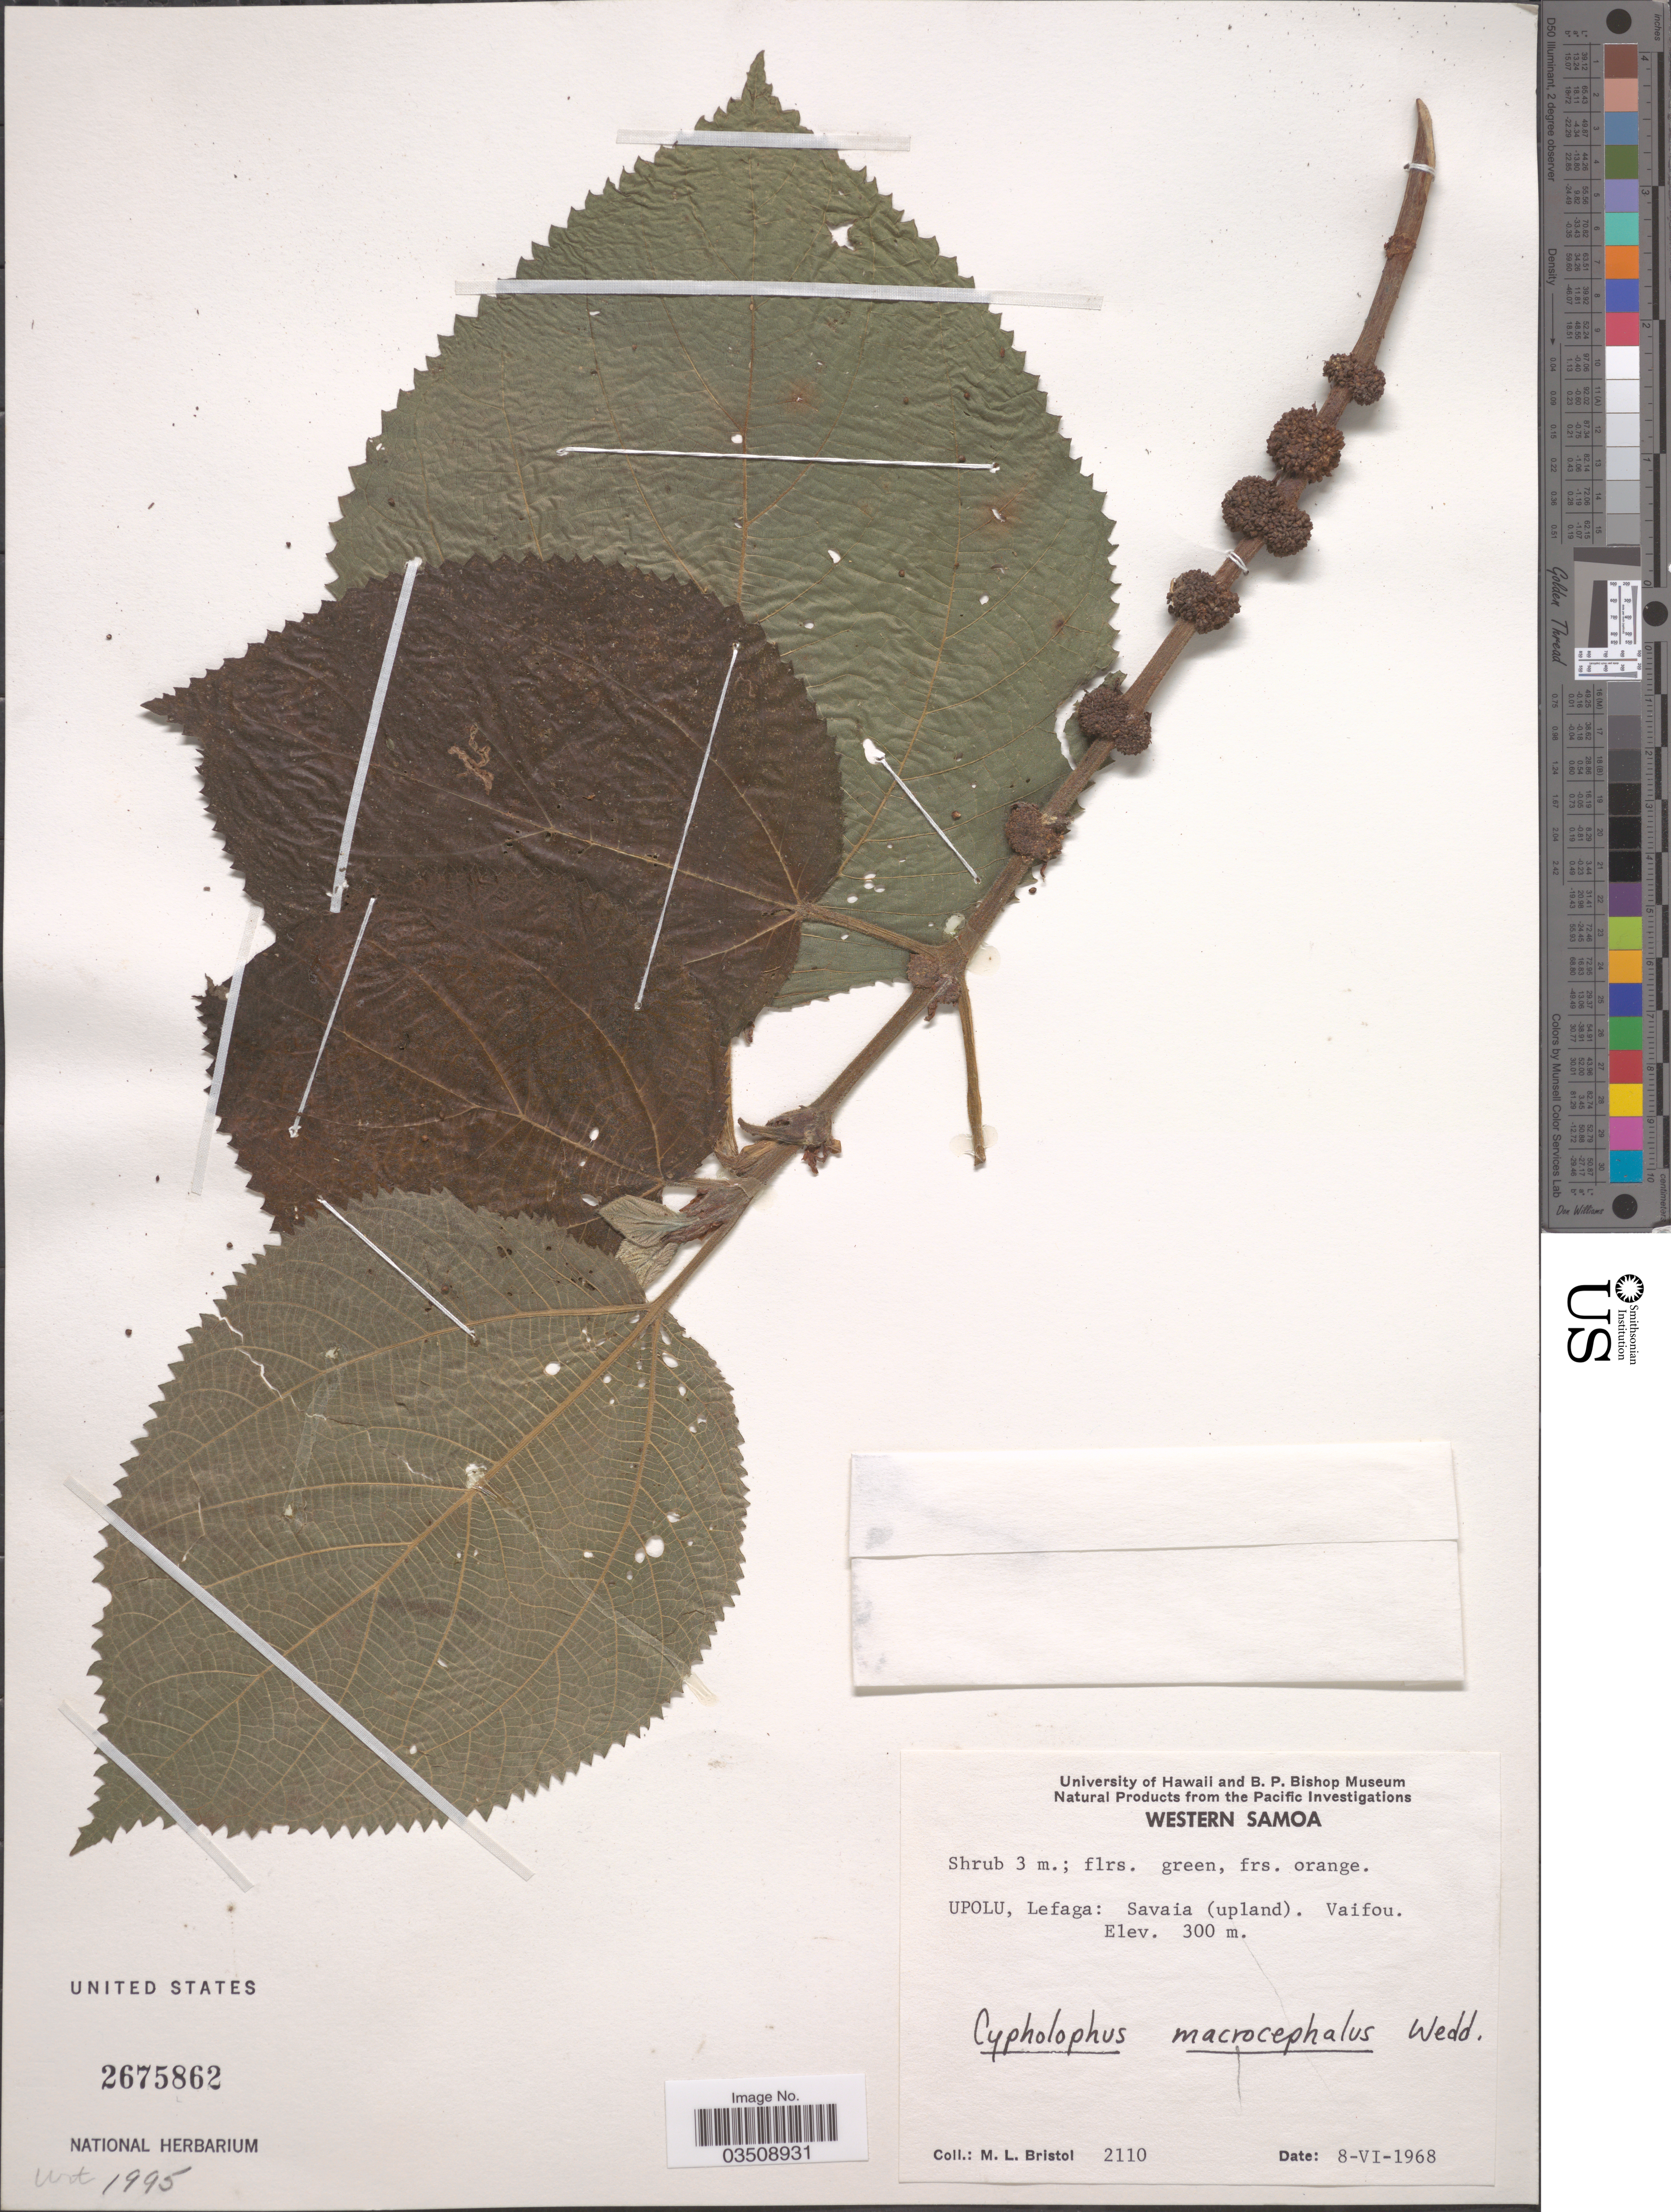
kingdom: Plantae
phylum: Tracheophyta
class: Magnoliopsida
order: Rosales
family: Urticaceae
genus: Cypholophus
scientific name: Cypholophus macrocephalus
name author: Wedd.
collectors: M. L. Bristol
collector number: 2110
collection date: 1968-06-08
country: Samoa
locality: Upolu, Lefaga: Savaia (upland). Vaifou.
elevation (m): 300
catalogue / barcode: US 2675862